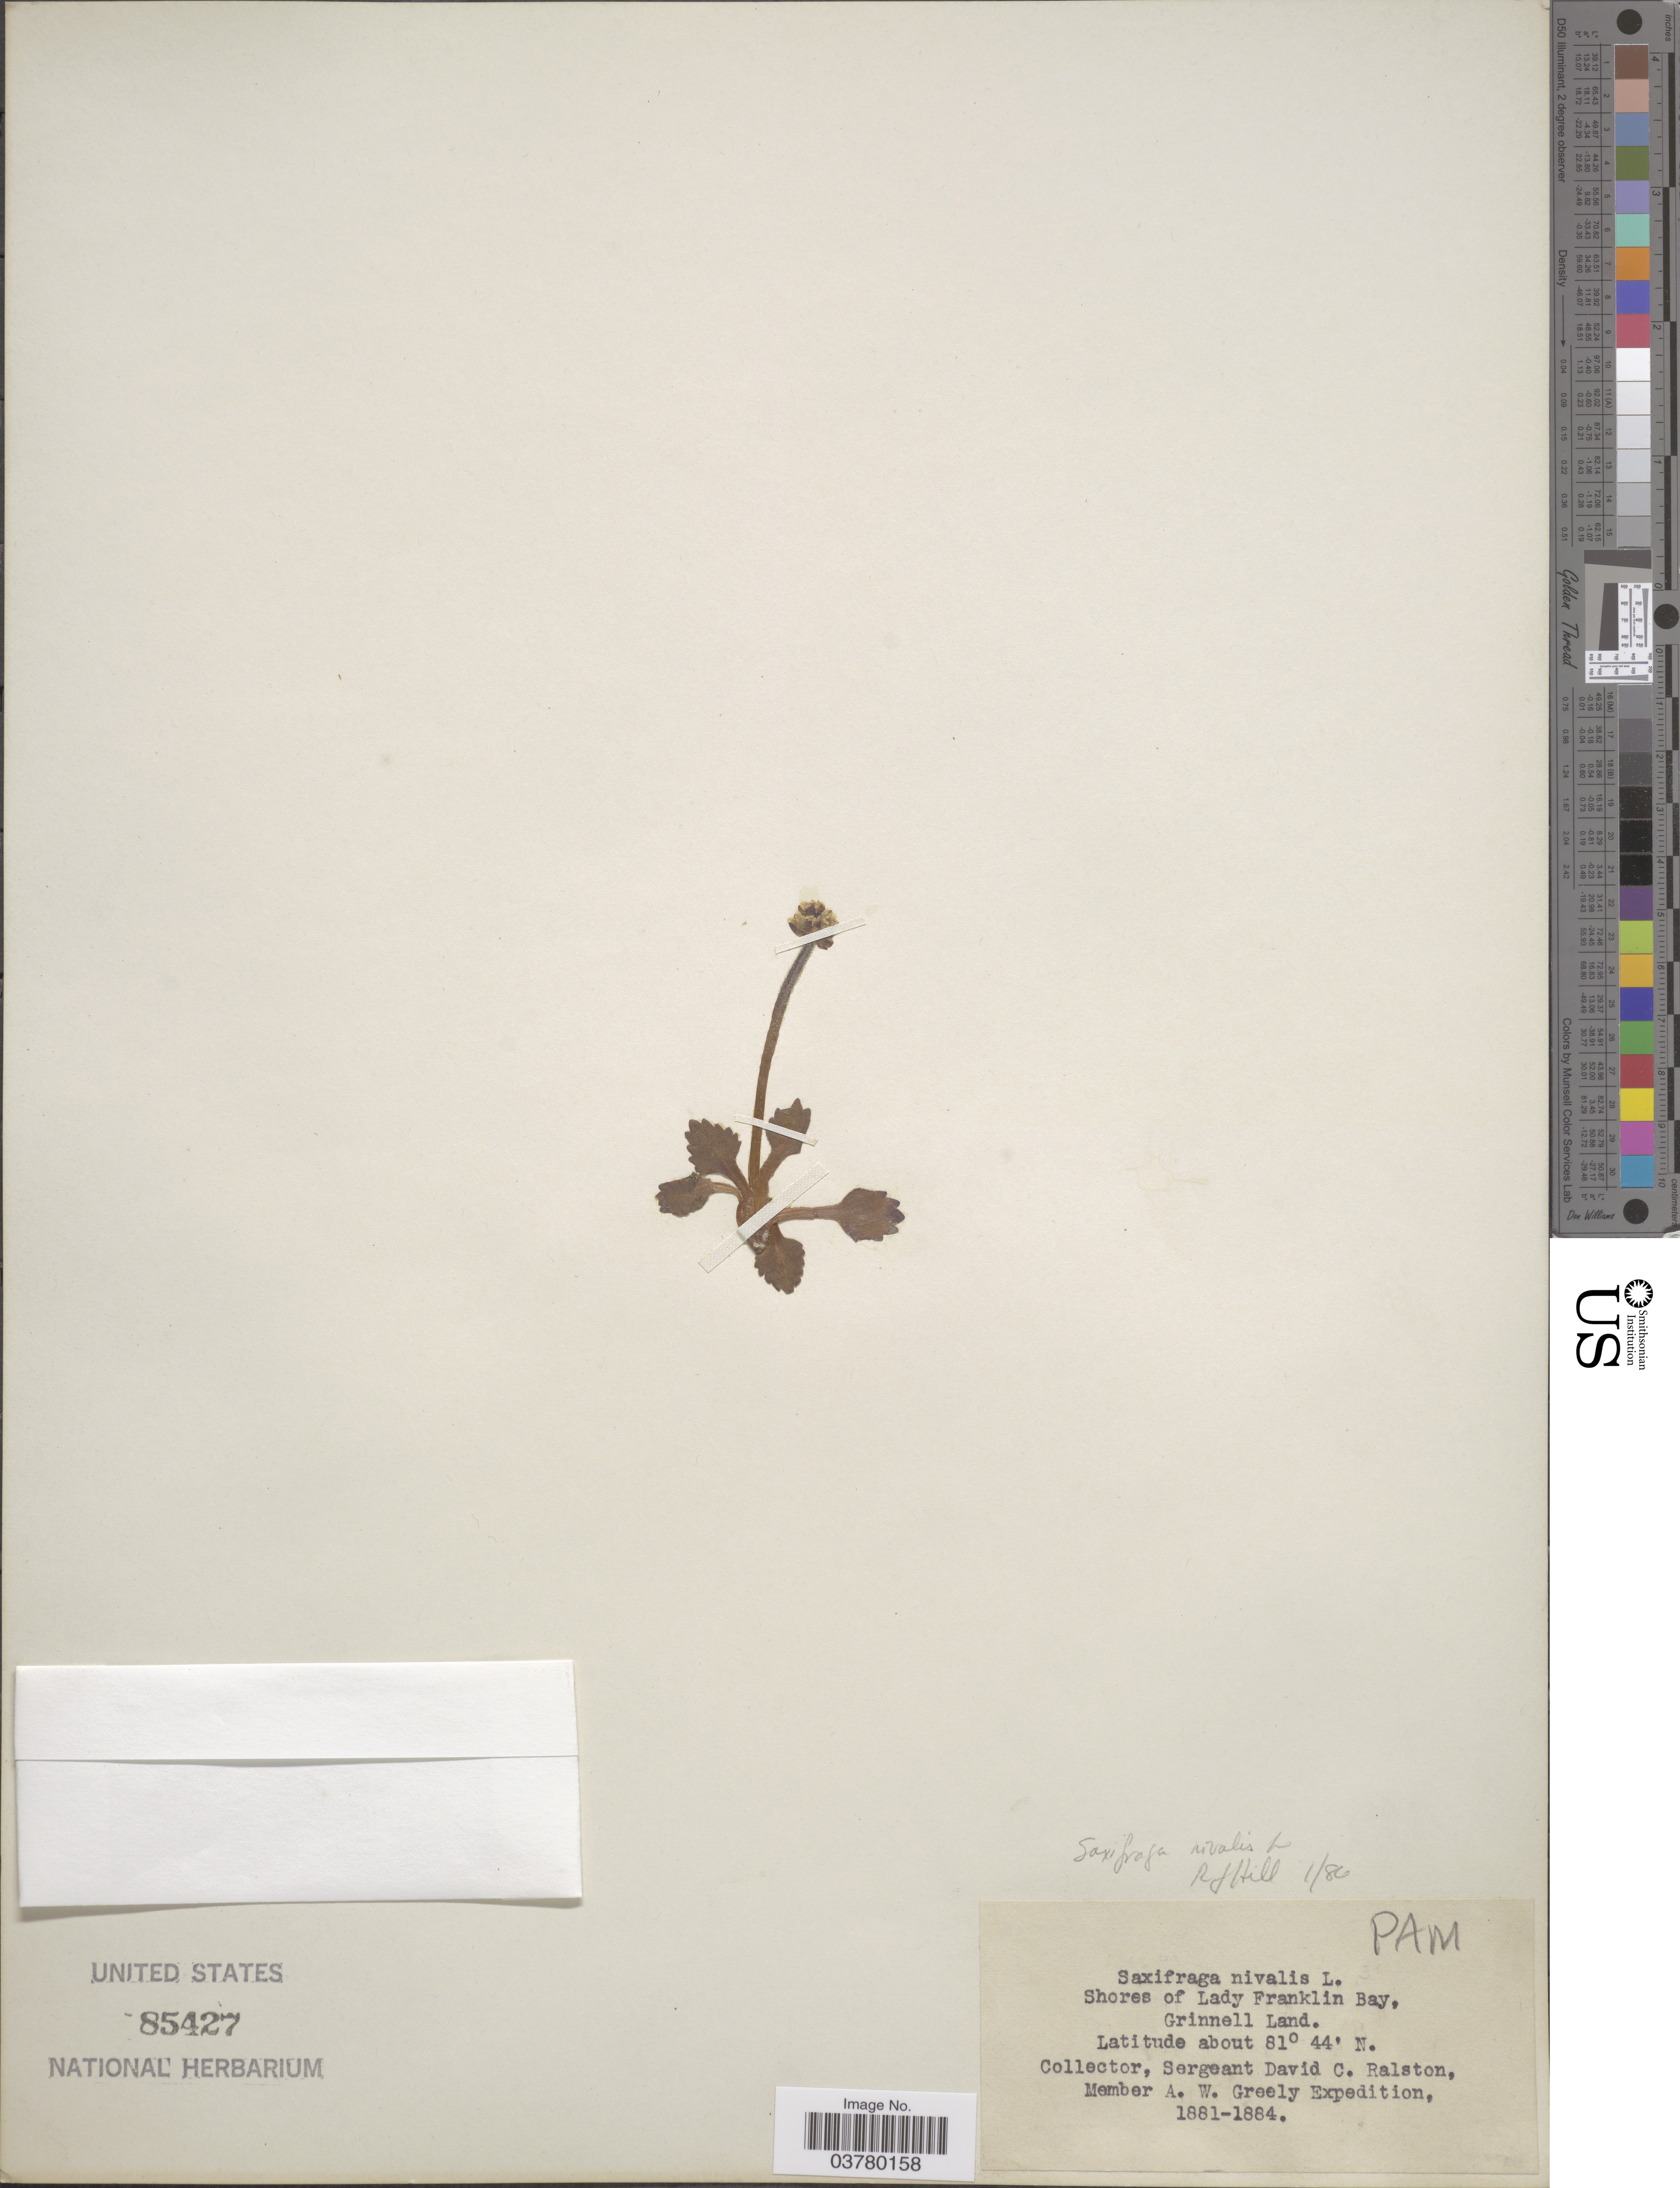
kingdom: Plantae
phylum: Tracheophyta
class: Magnoliopsida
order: Saxifragales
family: Saxifragaceae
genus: Micranthes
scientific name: Micranthes nivalis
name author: (L.) Small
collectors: D. Ralston & A. Greely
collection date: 1881/1884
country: Canada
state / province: Nunavut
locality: Shores of Lady Franklin Bay, Grinnell Land. Expedition, 1881-1884.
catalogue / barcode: US 85427